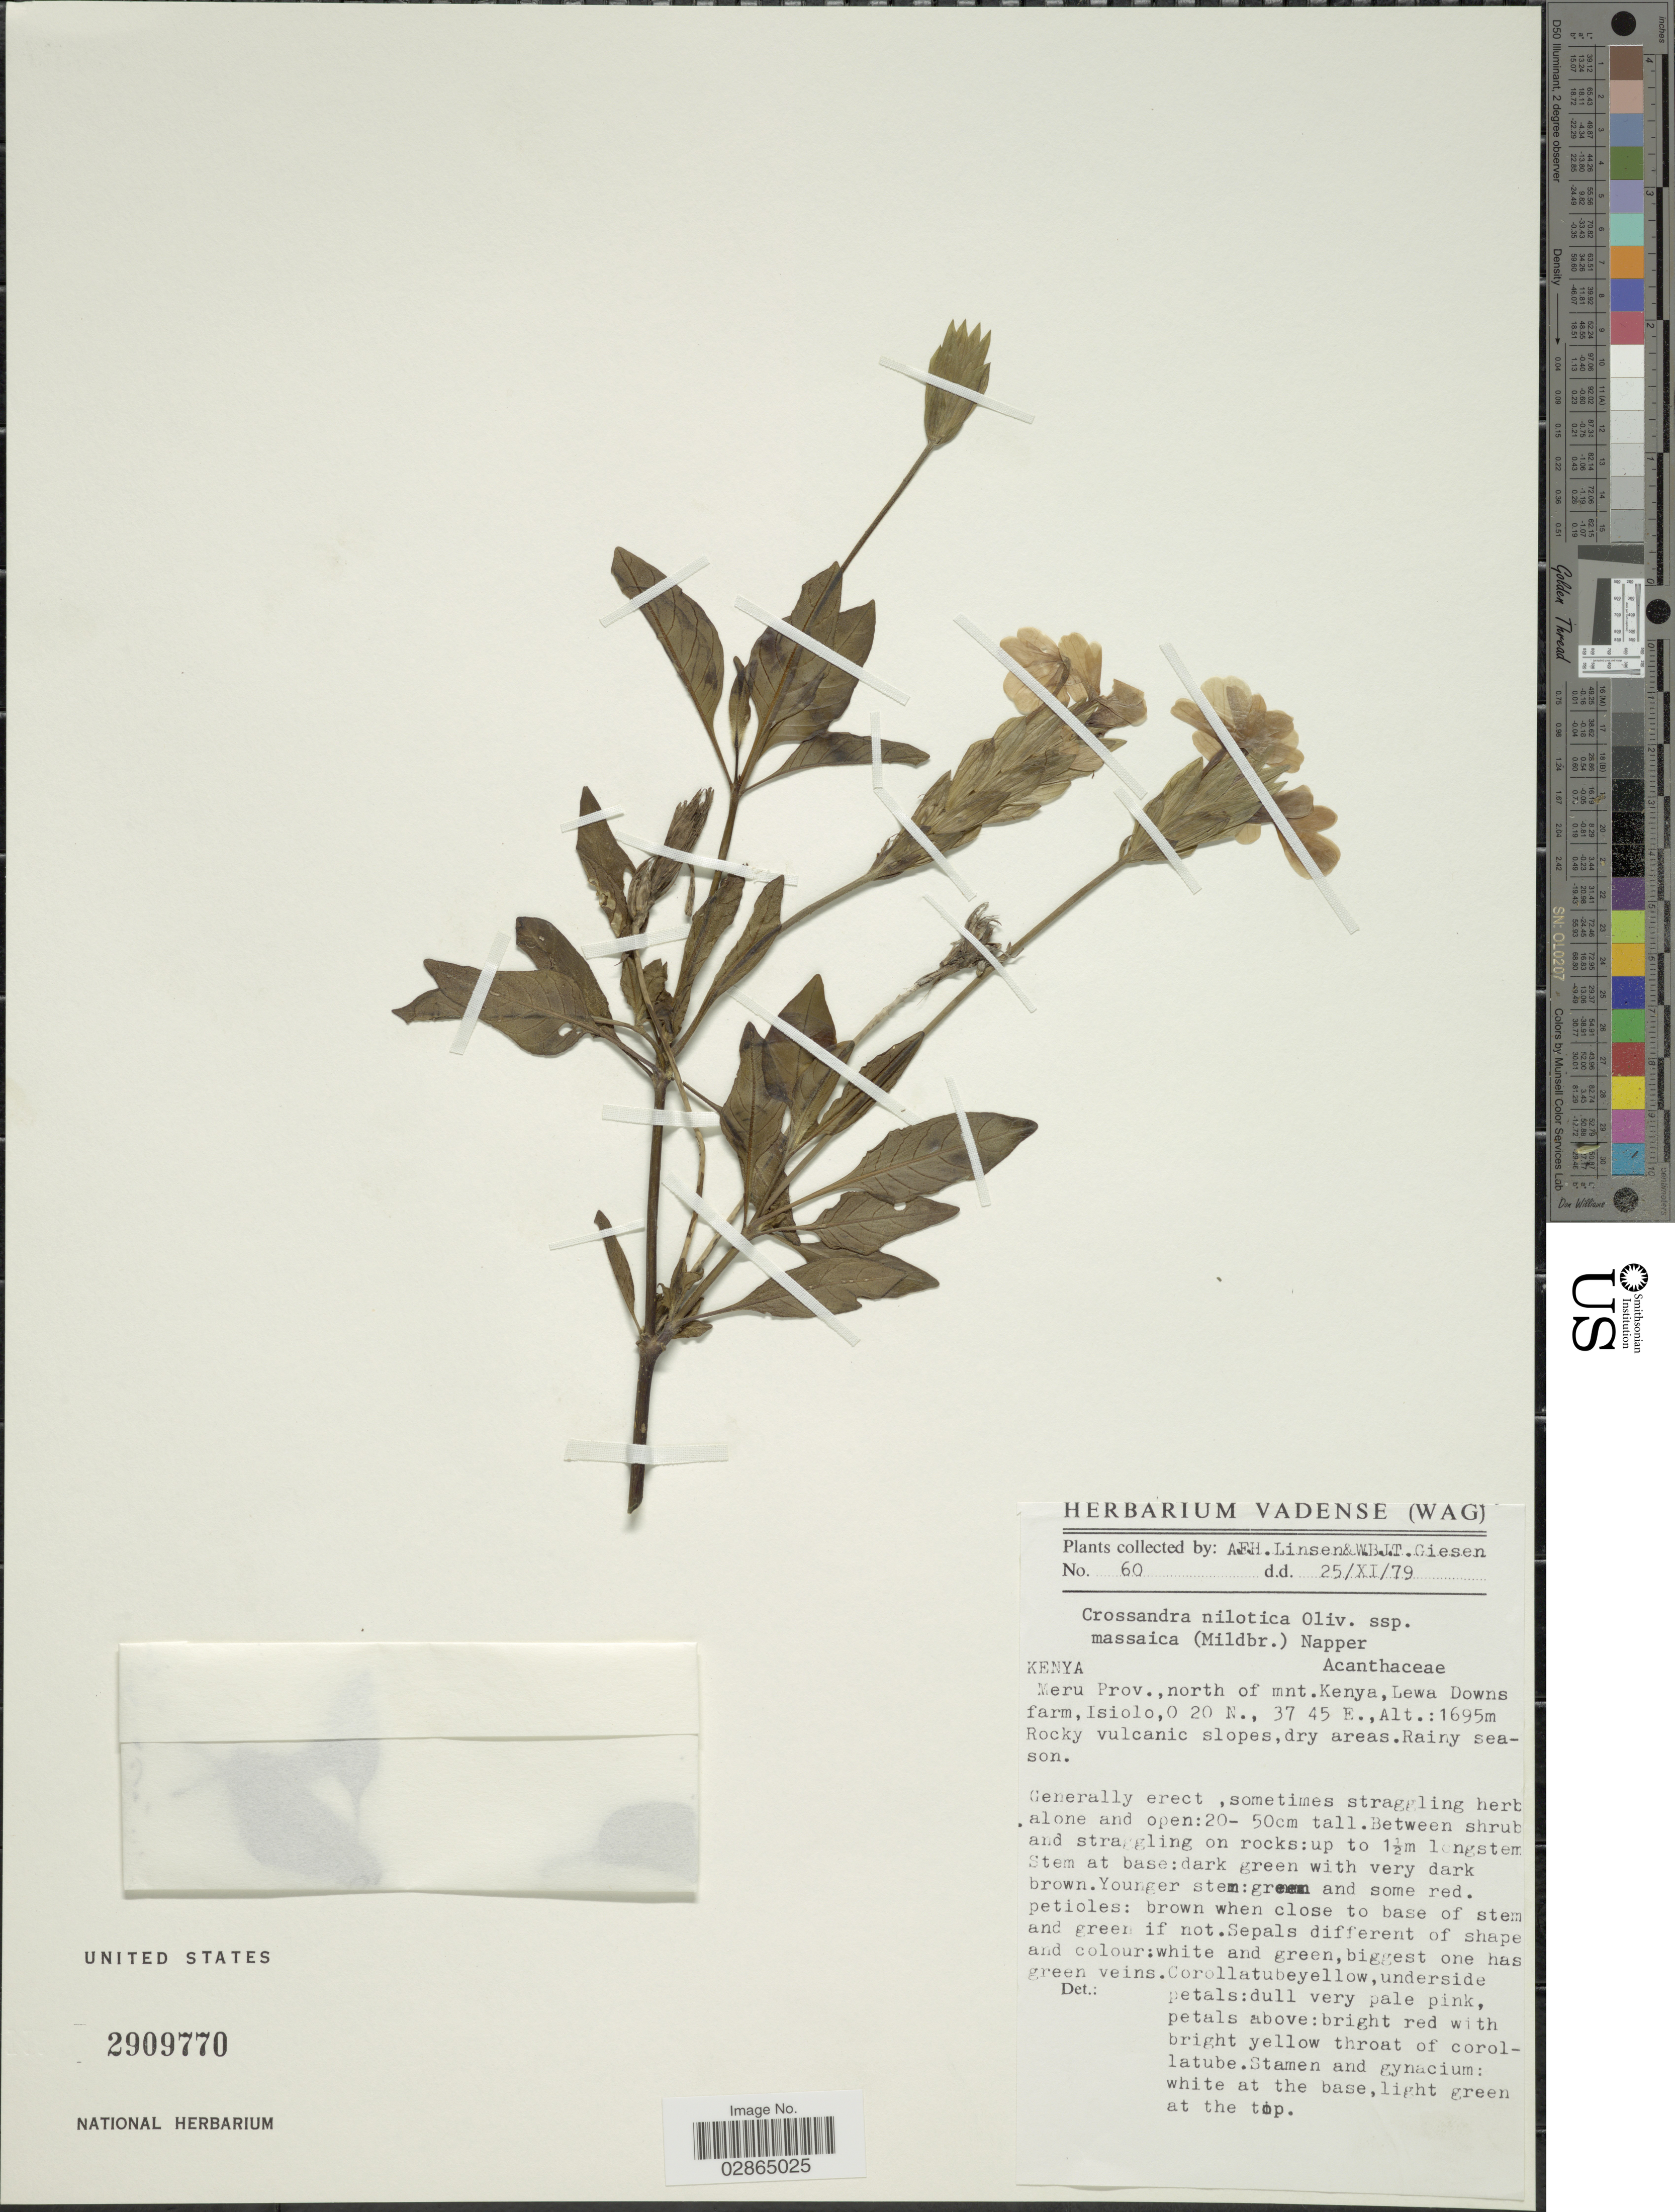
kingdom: Plantae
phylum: Tracheophyta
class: Magnoliopsida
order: Lamiales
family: Acanthaceae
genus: Crossandra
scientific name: Crossandra massaica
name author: Mildbr.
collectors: A. Linsen & W. Giesen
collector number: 60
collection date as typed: Transcribed d/m/y: 25/11/79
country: Kenya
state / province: Meru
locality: North of mnt. Kenya, Lewa Downs farm, Isiolo.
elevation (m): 1695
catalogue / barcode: US 2909770